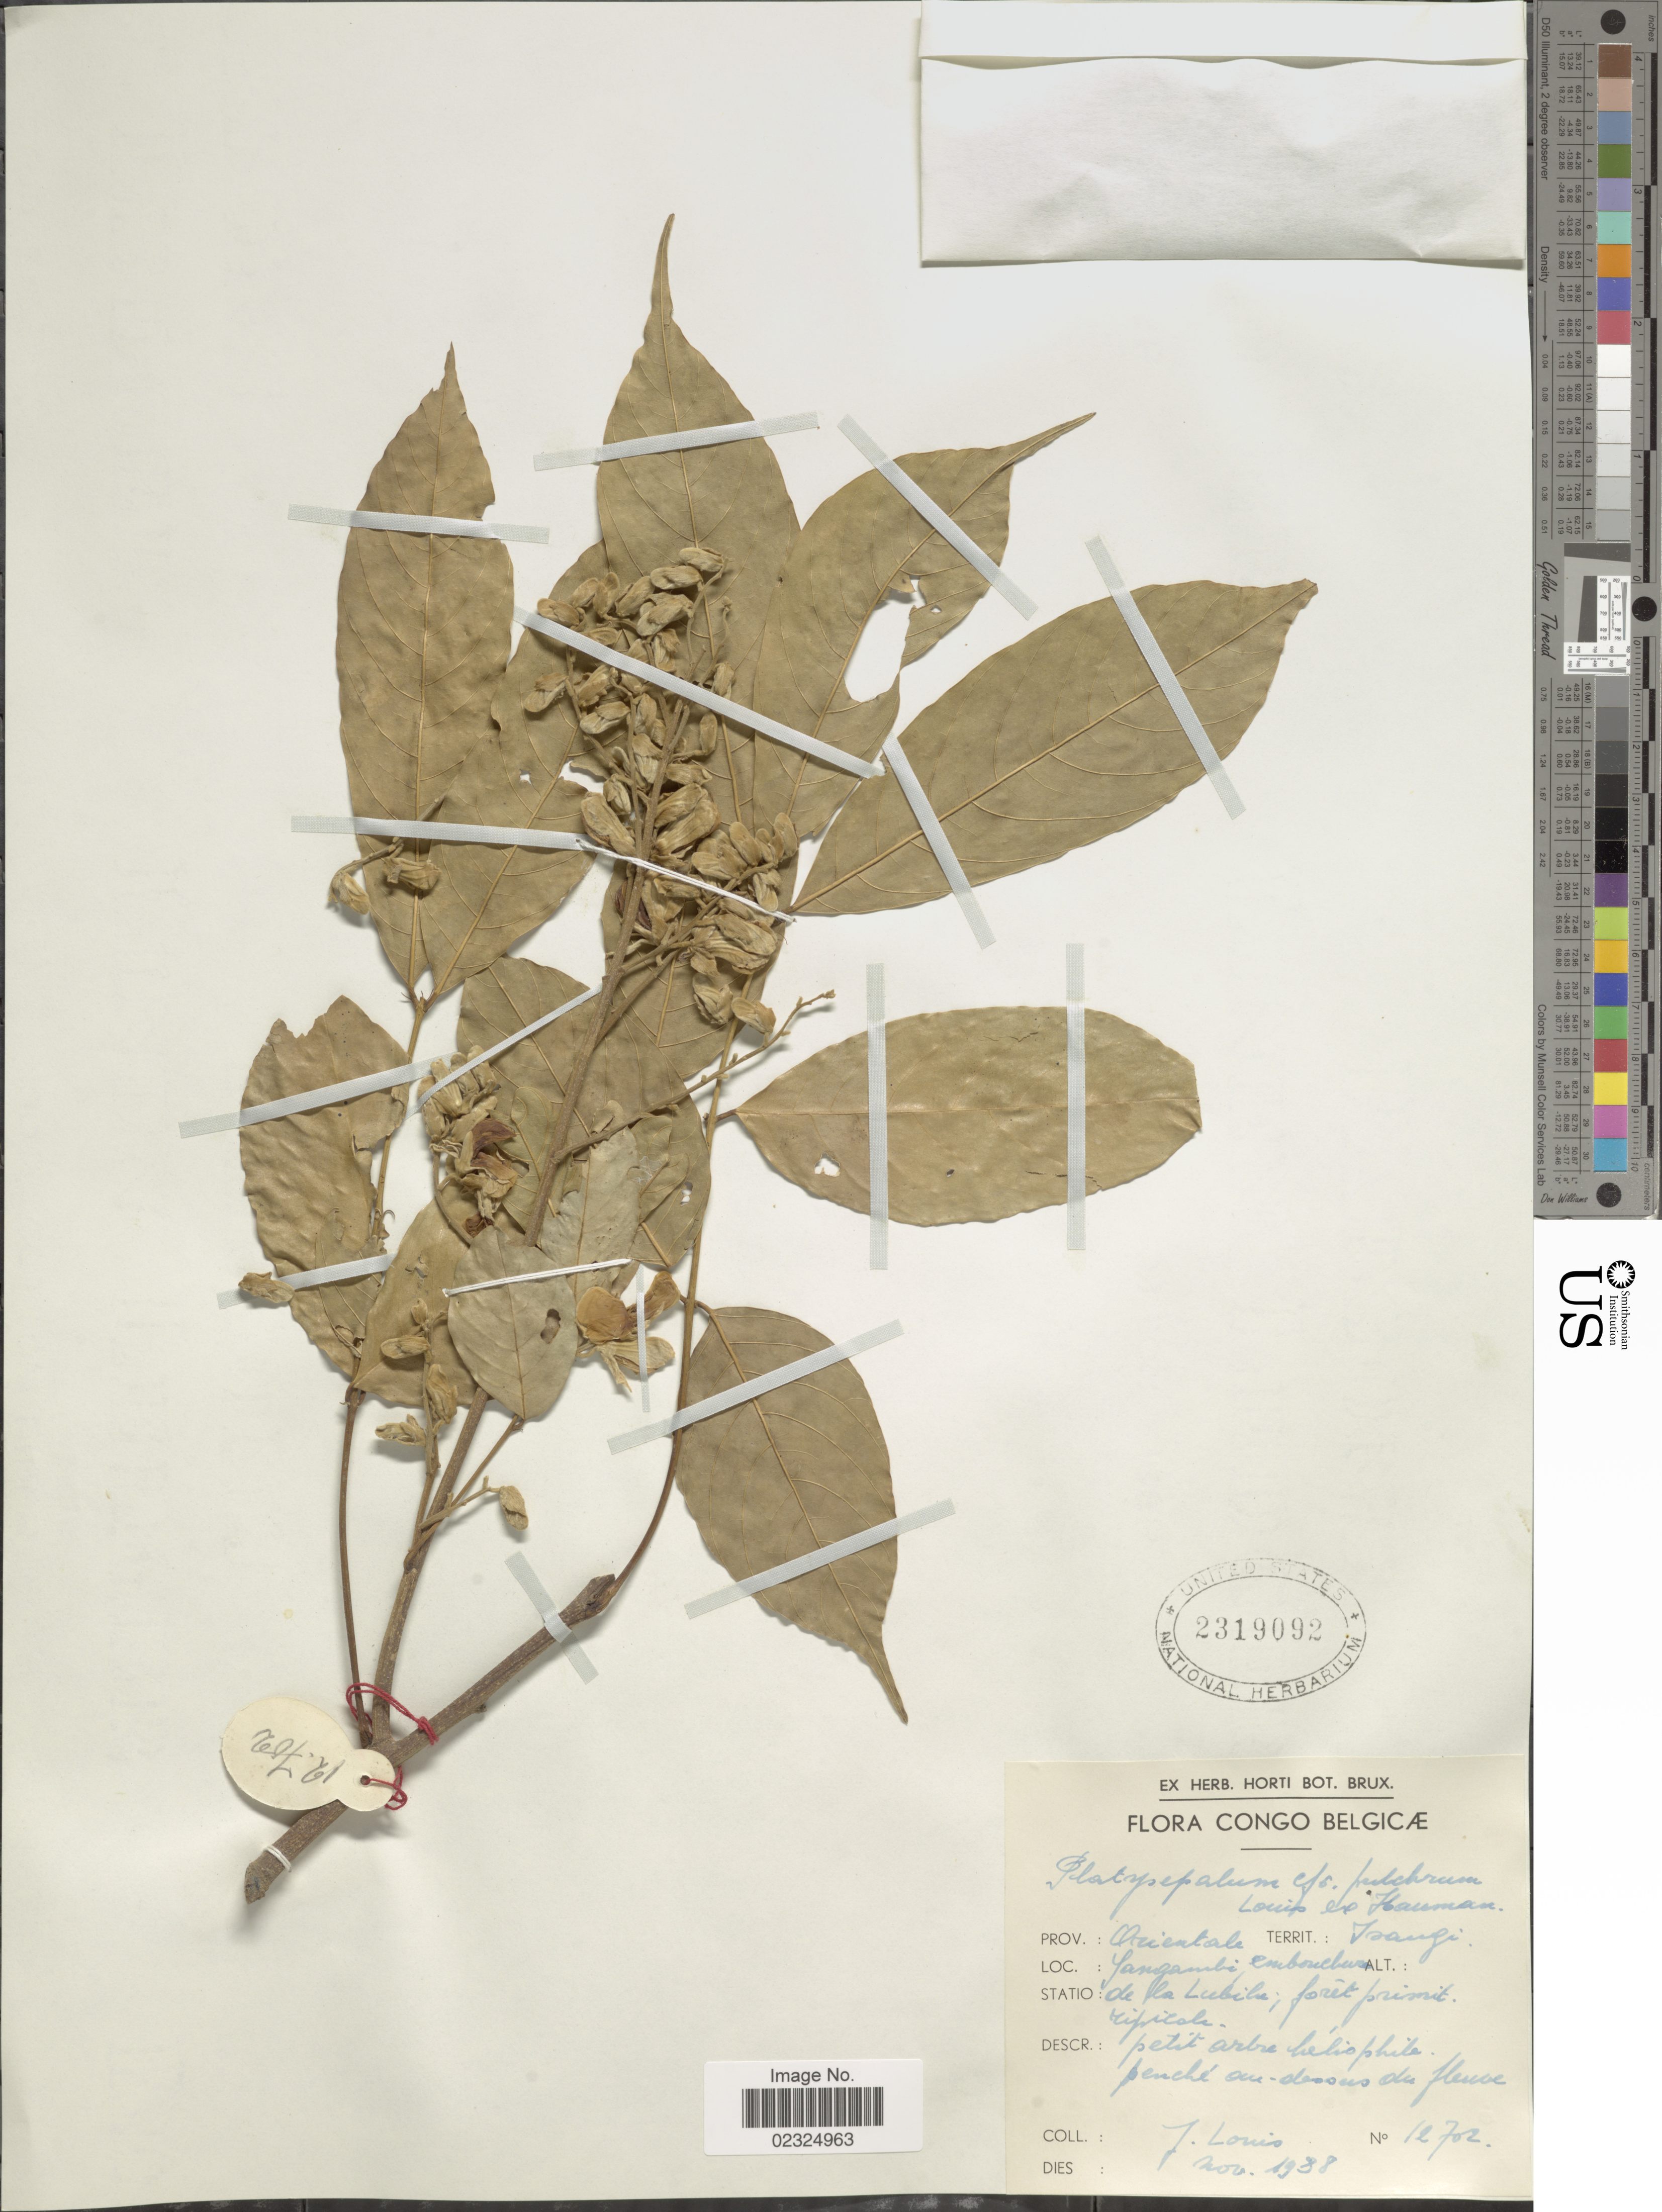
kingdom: Plantae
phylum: Tracheophyta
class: Magnoliopsida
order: Fabales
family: Fabaceae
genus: Platysepalum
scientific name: Platysepalum pulchrum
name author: Louis ex Hauman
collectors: J. Louis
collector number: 12702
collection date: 1938-11-01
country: Congo, Democratic Republic of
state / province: Tshopo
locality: Territ.: Isangi, Yangambi, embouchure, de la Lubile.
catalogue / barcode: US 2319092